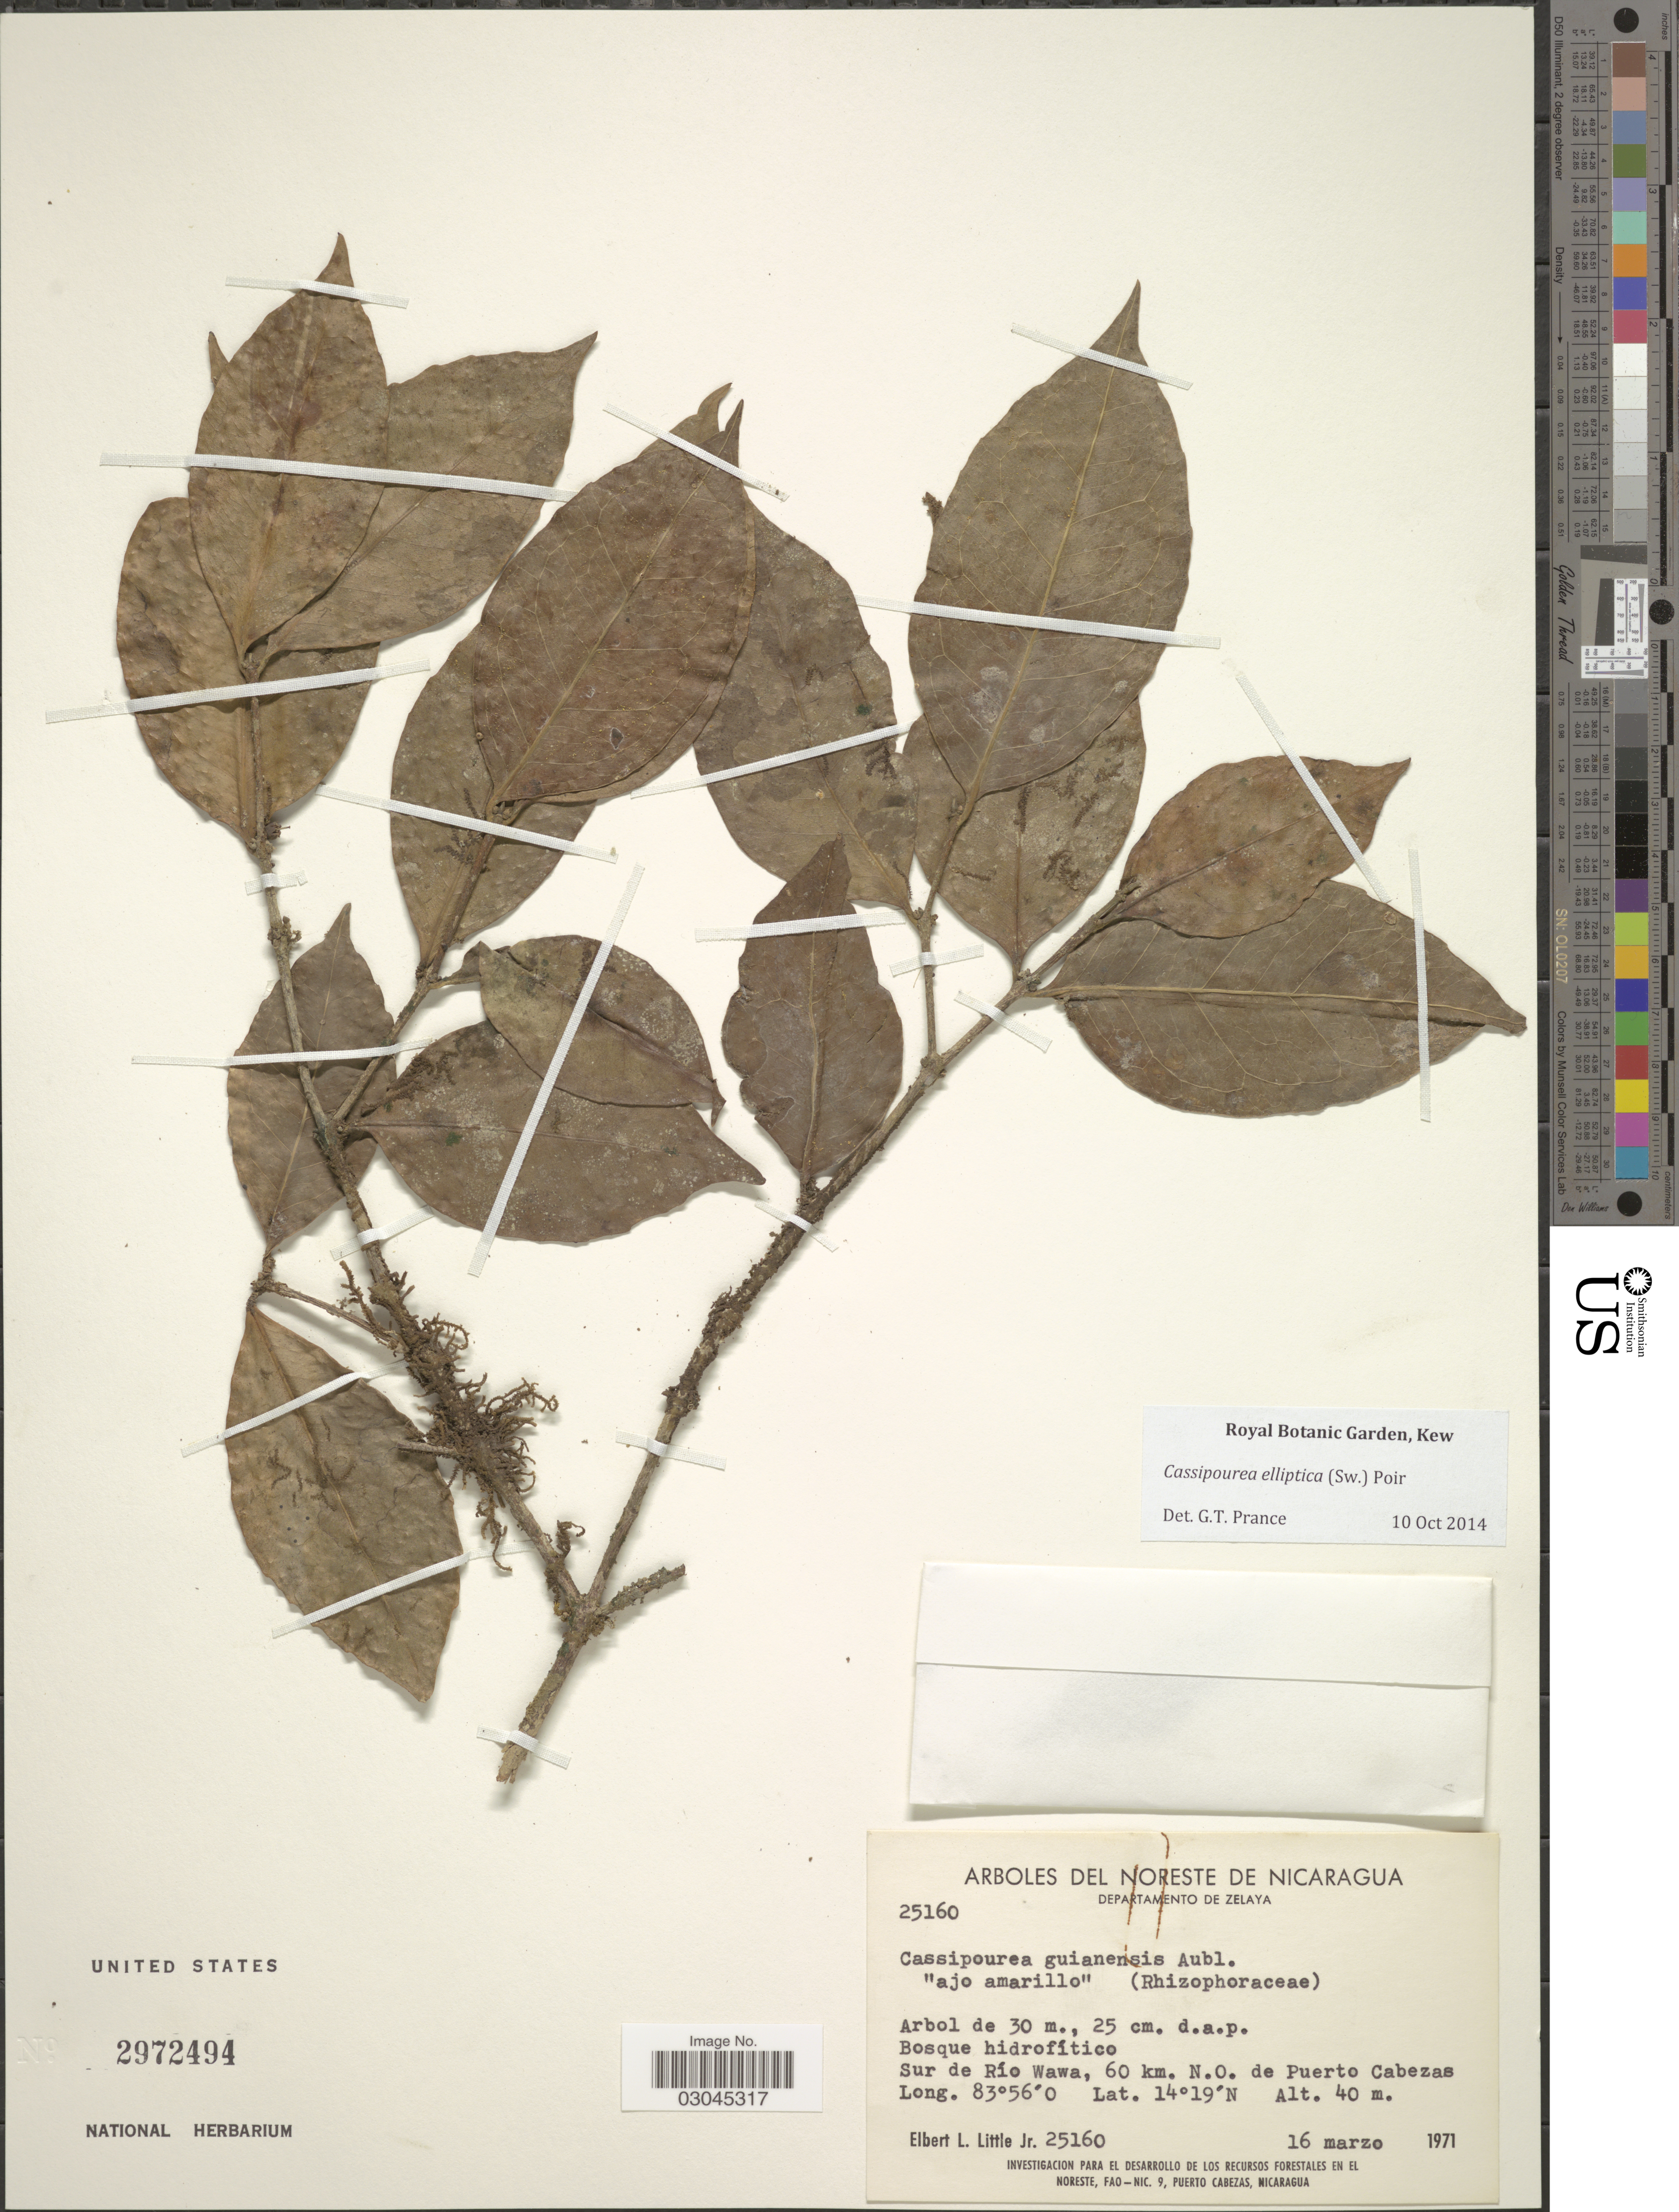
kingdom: Plantae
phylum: Tracheophyta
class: Magnoliopsida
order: Malpighiales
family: Rhizophoraceae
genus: Cassipourea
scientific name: Cassipourea elliptica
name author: (Sw.) Poir.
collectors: E. L. Little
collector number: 25160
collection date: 1971-03-16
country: Nicaragua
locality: Departamento de Zelaya. Sur de Río Wawa, 60 km. N.O. de Puerto Cabezas.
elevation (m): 40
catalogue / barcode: US 2972494